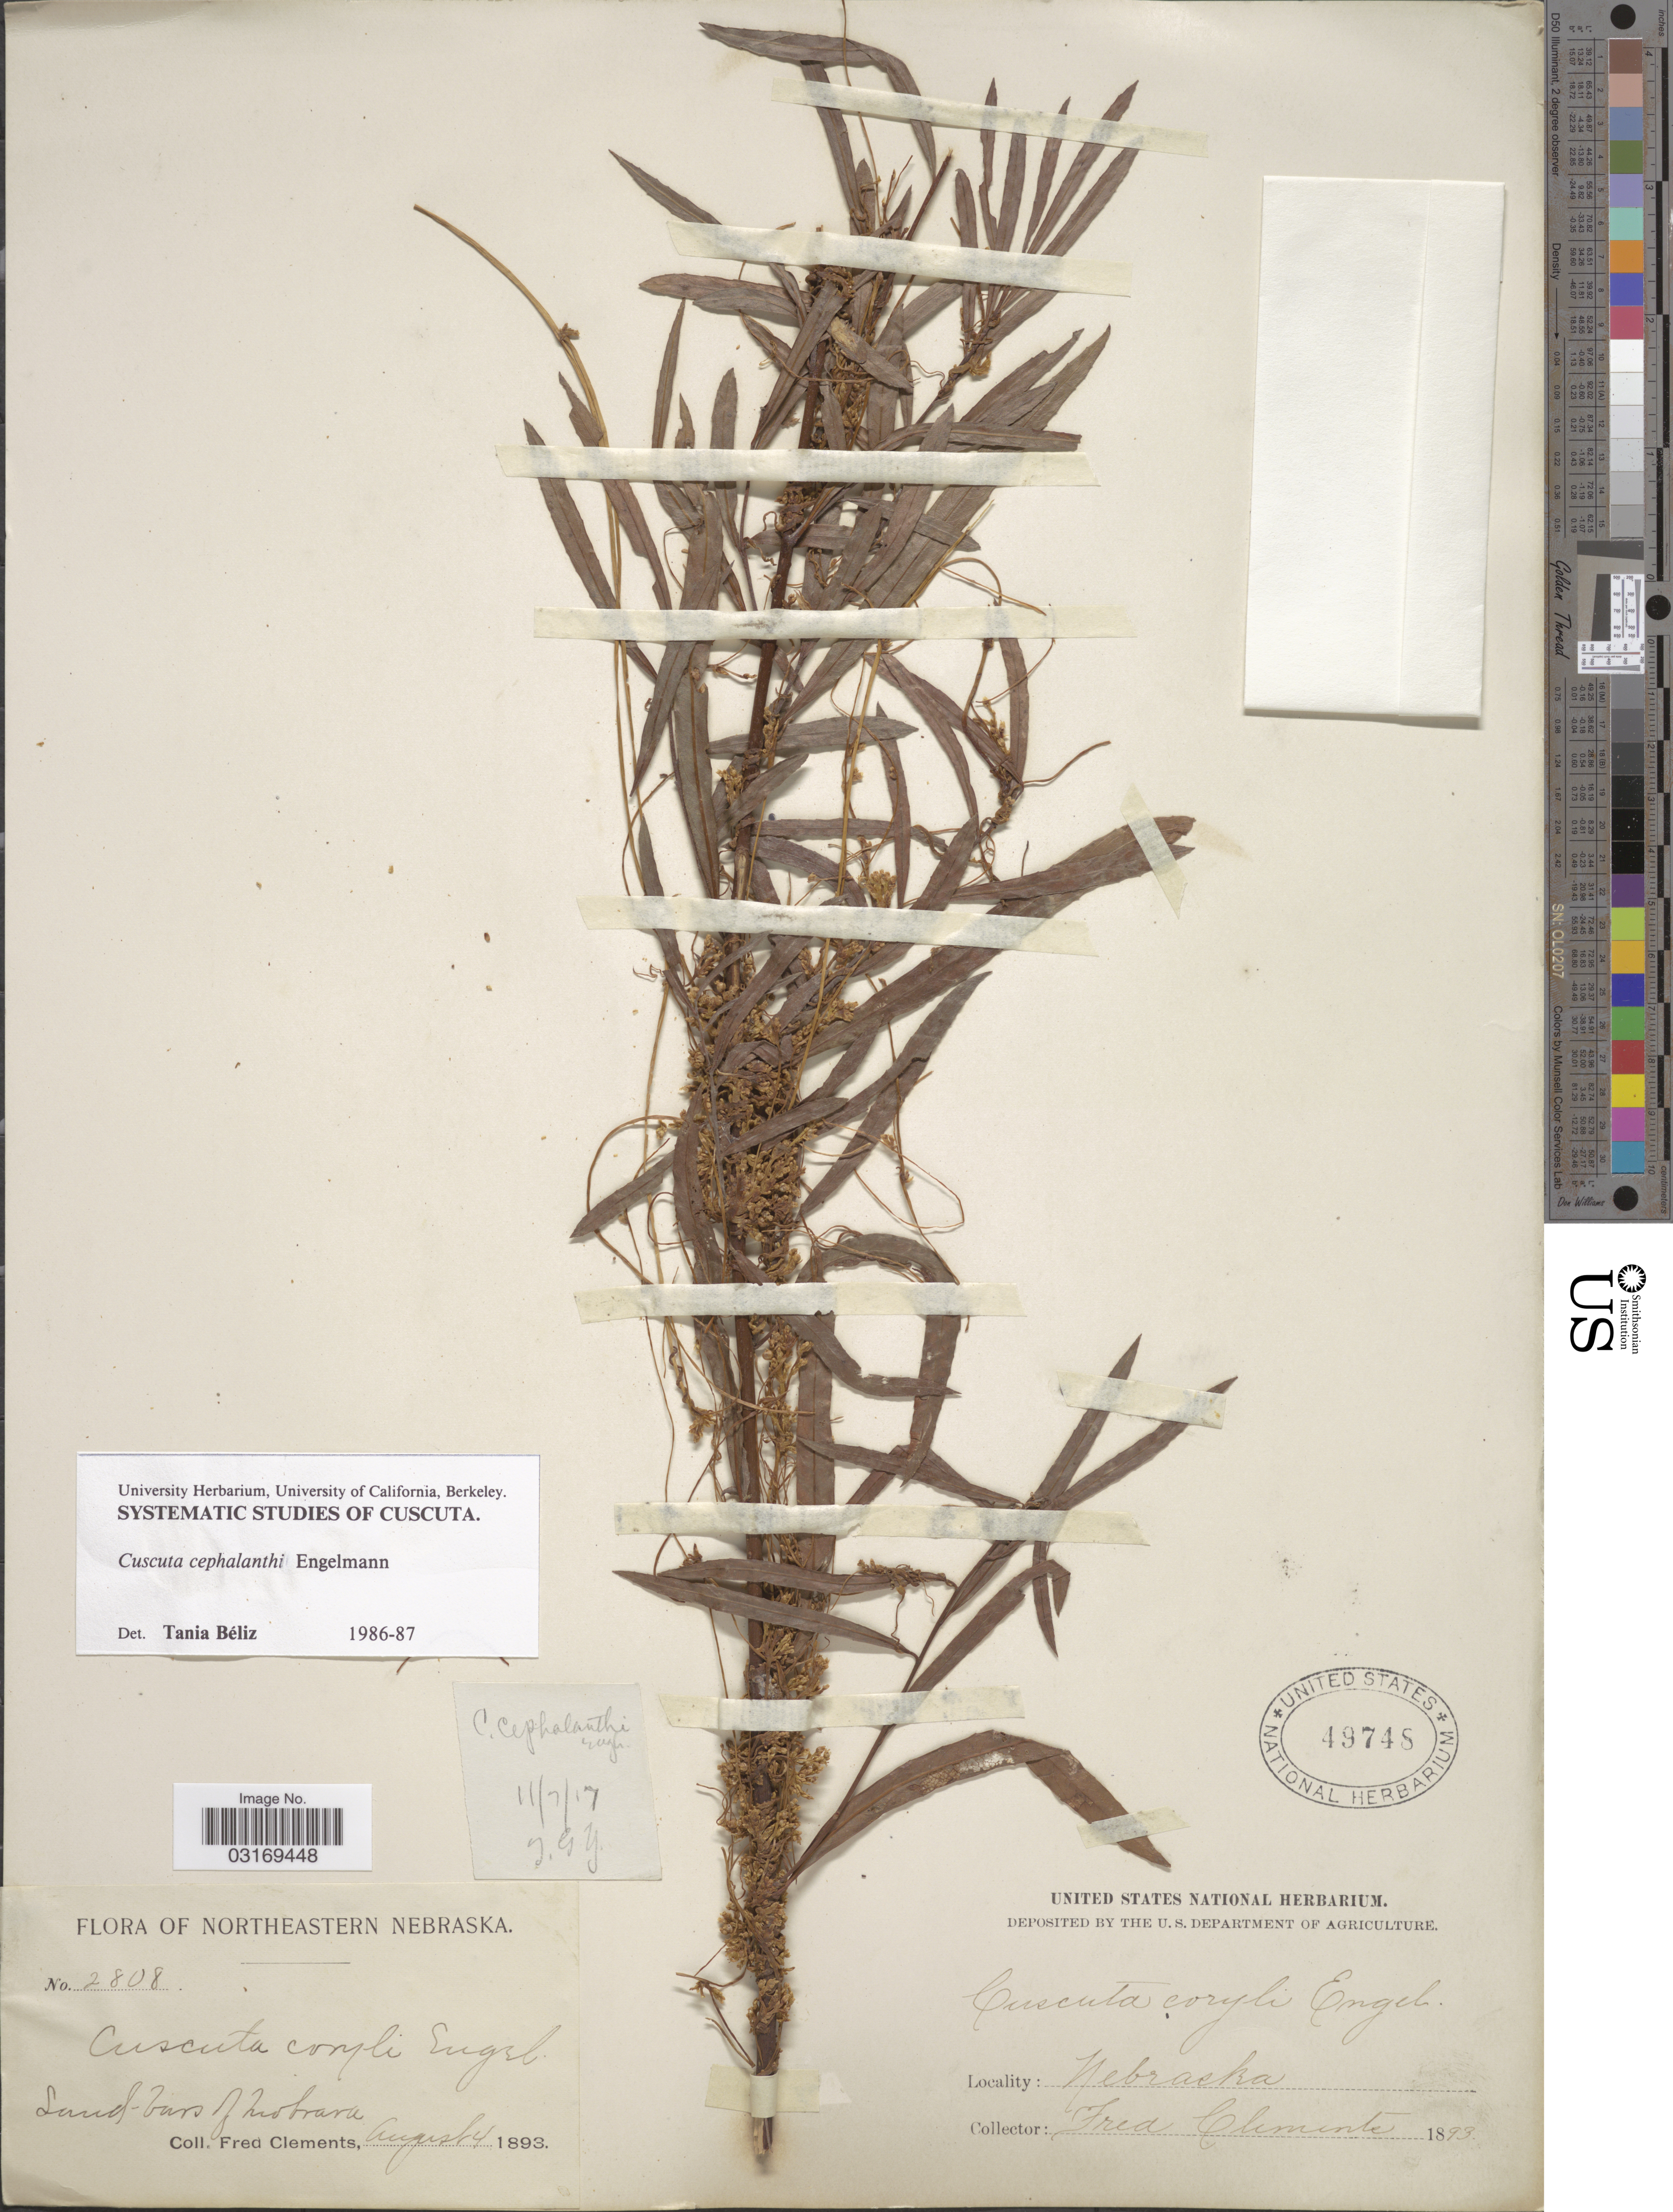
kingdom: Plantae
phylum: Tracheophyta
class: Magnoliopsida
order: Solanales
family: Convolvulaceae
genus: Cuscuta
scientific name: Cuscuta cephalanthi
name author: Engelm.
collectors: F. Clements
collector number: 2808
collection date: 1893-08-04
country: United States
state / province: Nebraska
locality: Northeastern Nebraska. Sand-bars of Niobrara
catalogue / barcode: US 49748